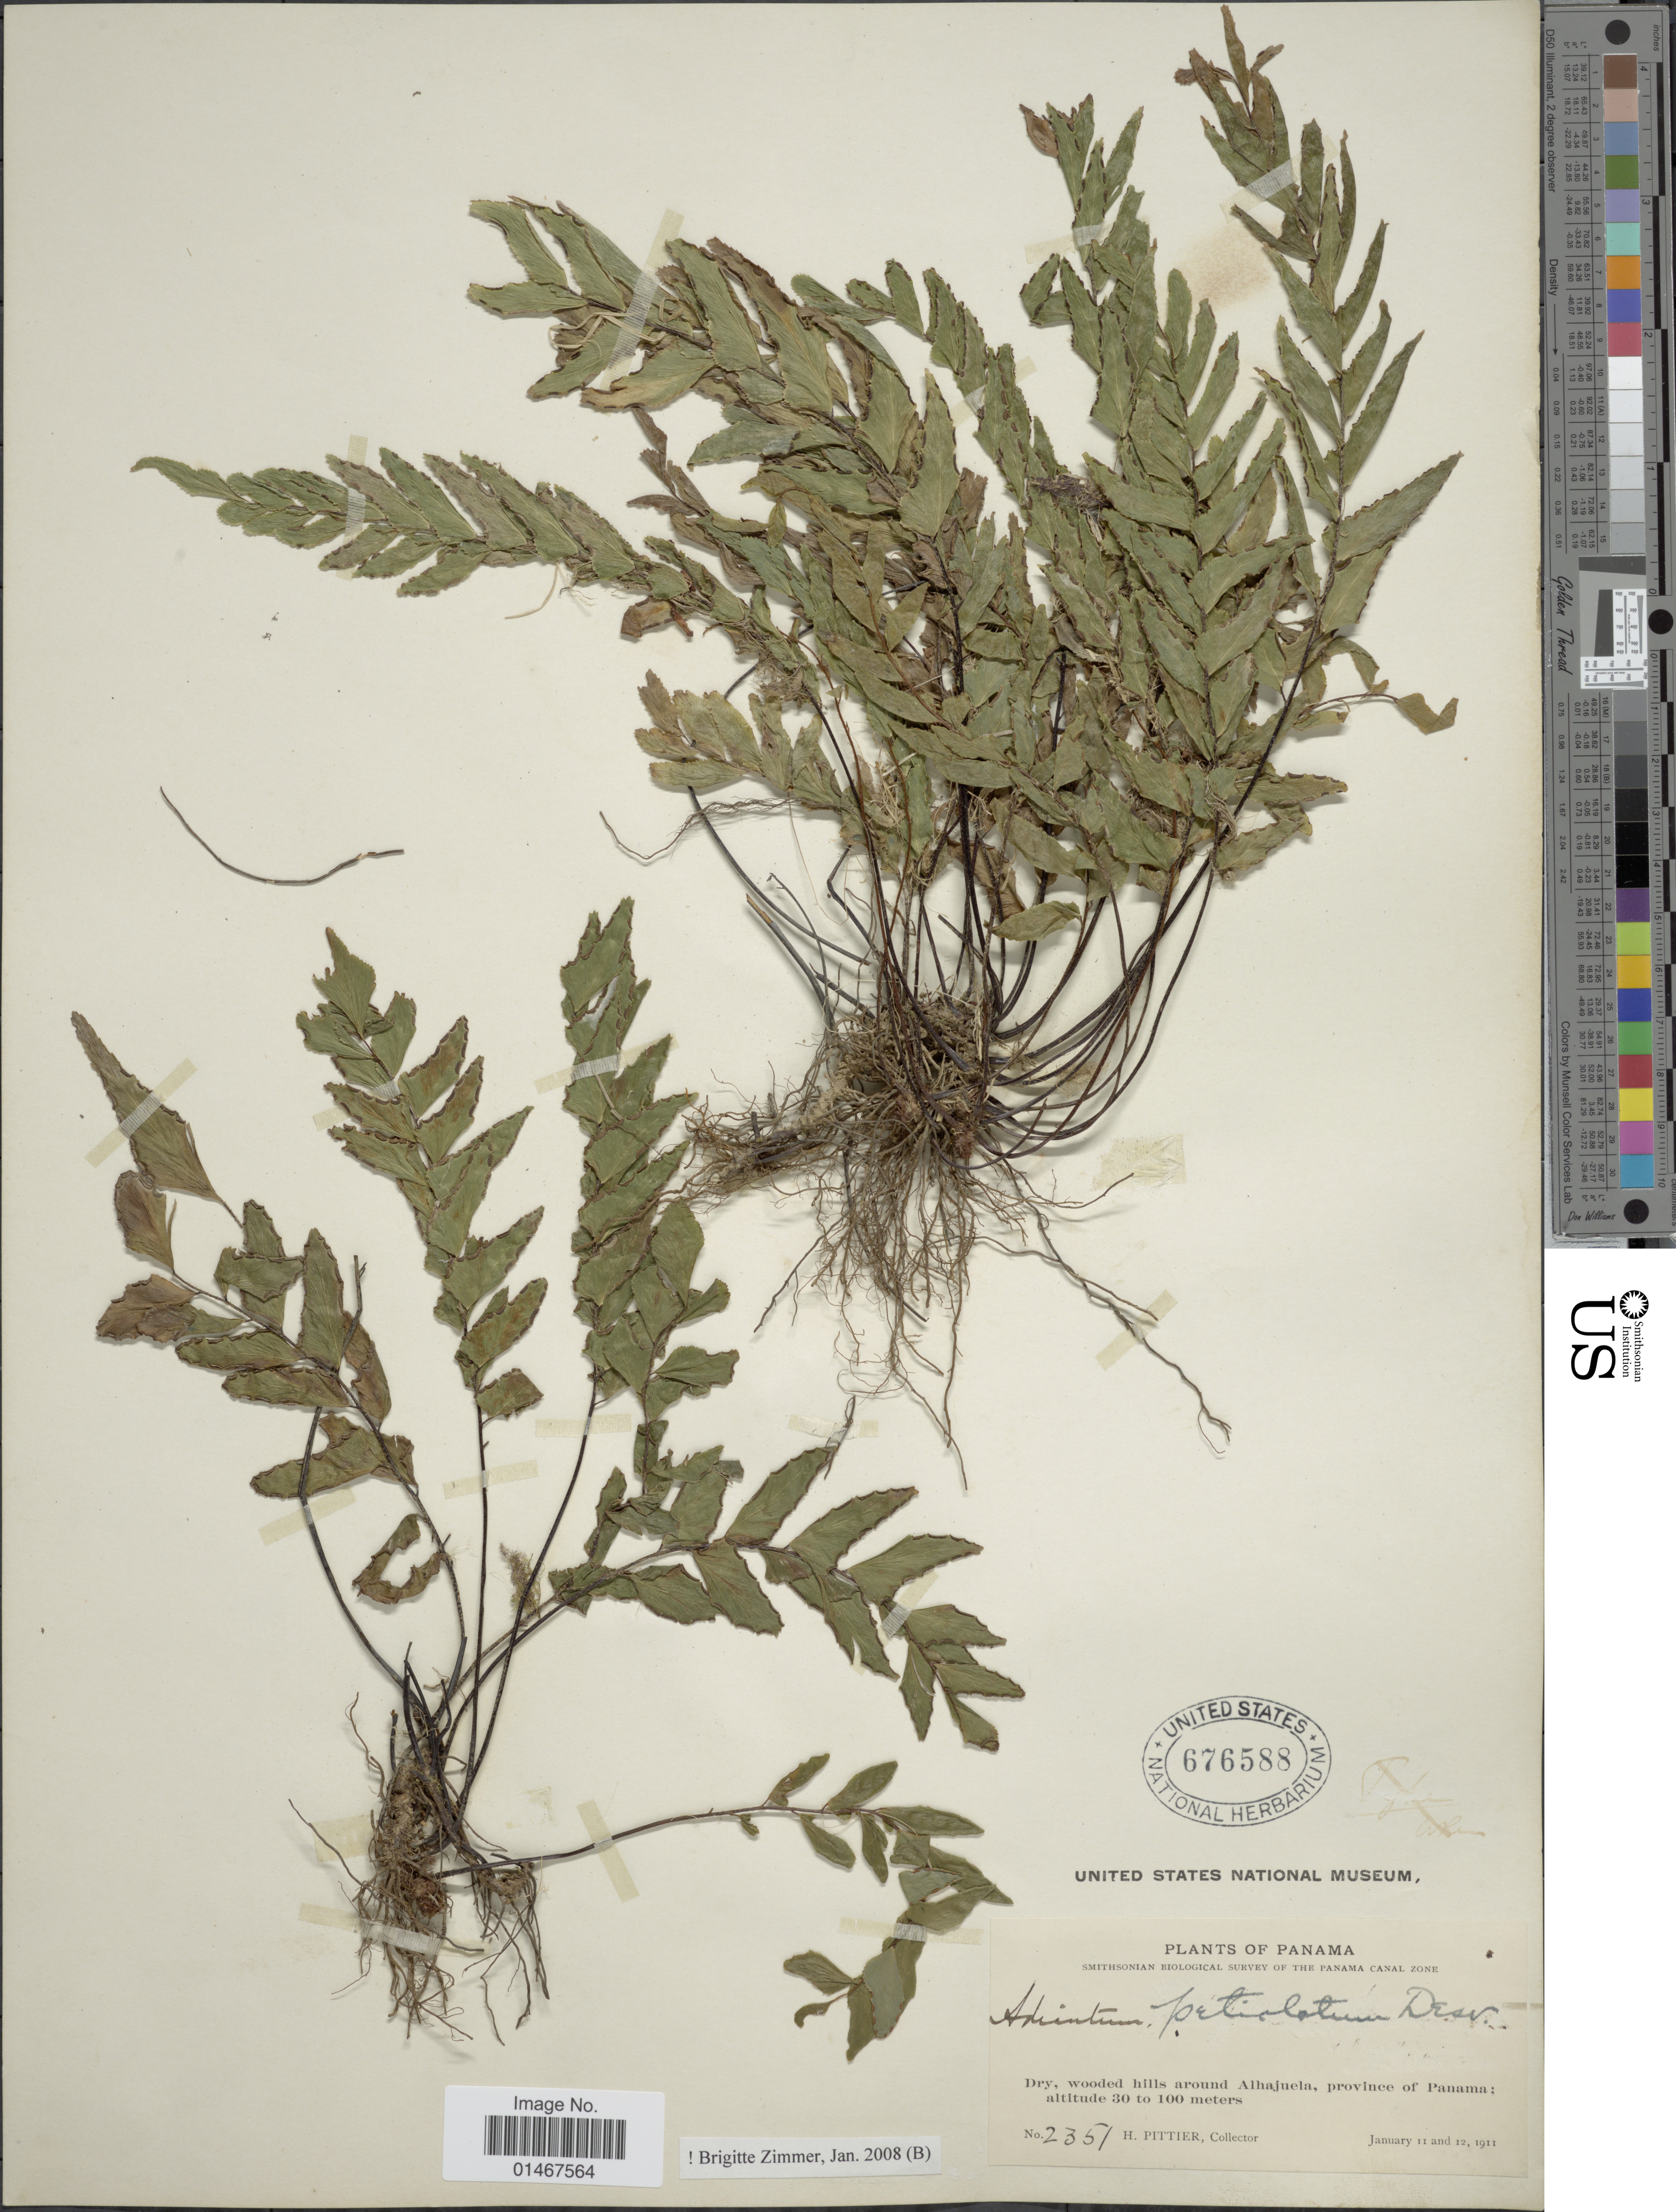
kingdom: Plantae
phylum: Tracheophyta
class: Polypodiopsida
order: Polypodiales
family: Pteridaceae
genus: Adiantum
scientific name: Adiantum petiolatum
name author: Desv.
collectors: H. F. Pittier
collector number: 2351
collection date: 1911-01-11/1911-01-12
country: Panama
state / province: Colón / Panamá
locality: Dry, wooded hills around Alhajuela, province of Panama.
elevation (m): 30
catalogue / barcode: US 676588